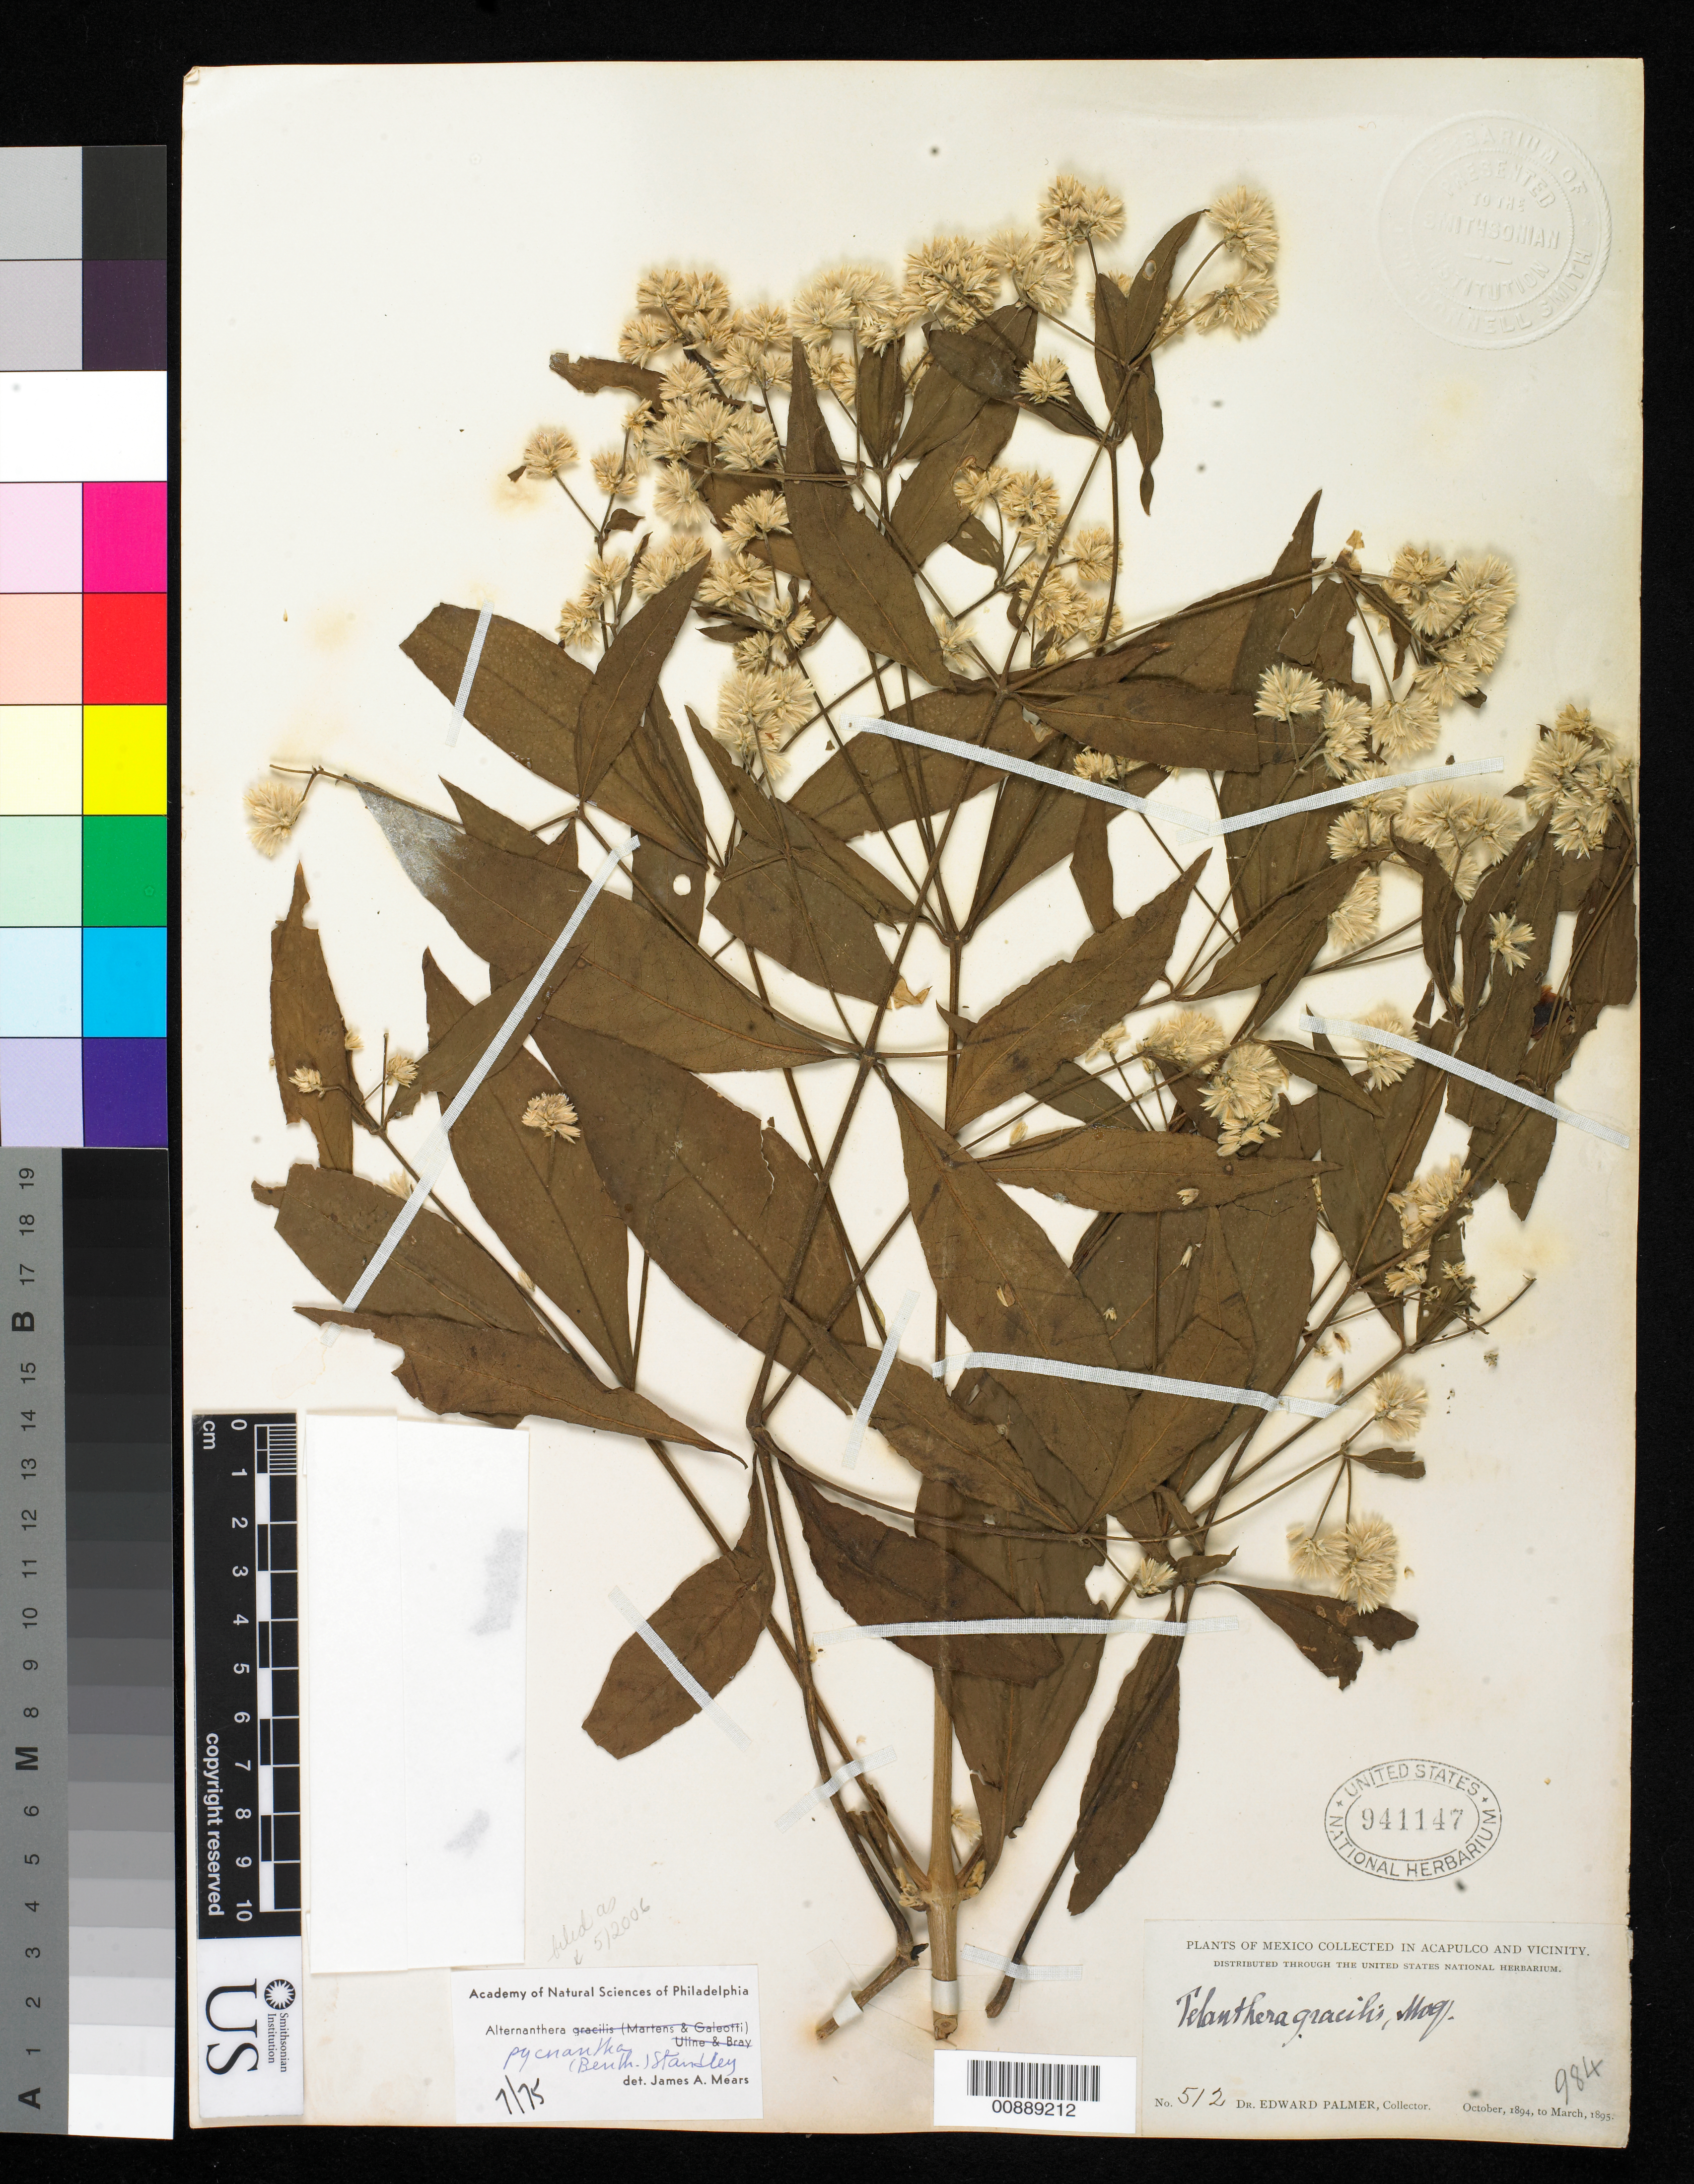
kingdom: Plantae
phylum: Tracheophyta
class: Magnoliopsida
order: Caryophyllales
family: Amaranthaceae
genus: Alternanthera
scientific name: Alternanthera pycnantha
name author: (Benth.) Standl.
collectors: E. Palmer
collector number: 512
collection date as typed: Oct 1894 to -- Mar 1895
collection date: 1894-10/1895-03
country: Mexico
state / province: Guerrero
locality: Acapulco, Guerrero and vicinity.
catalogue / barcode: US 941147